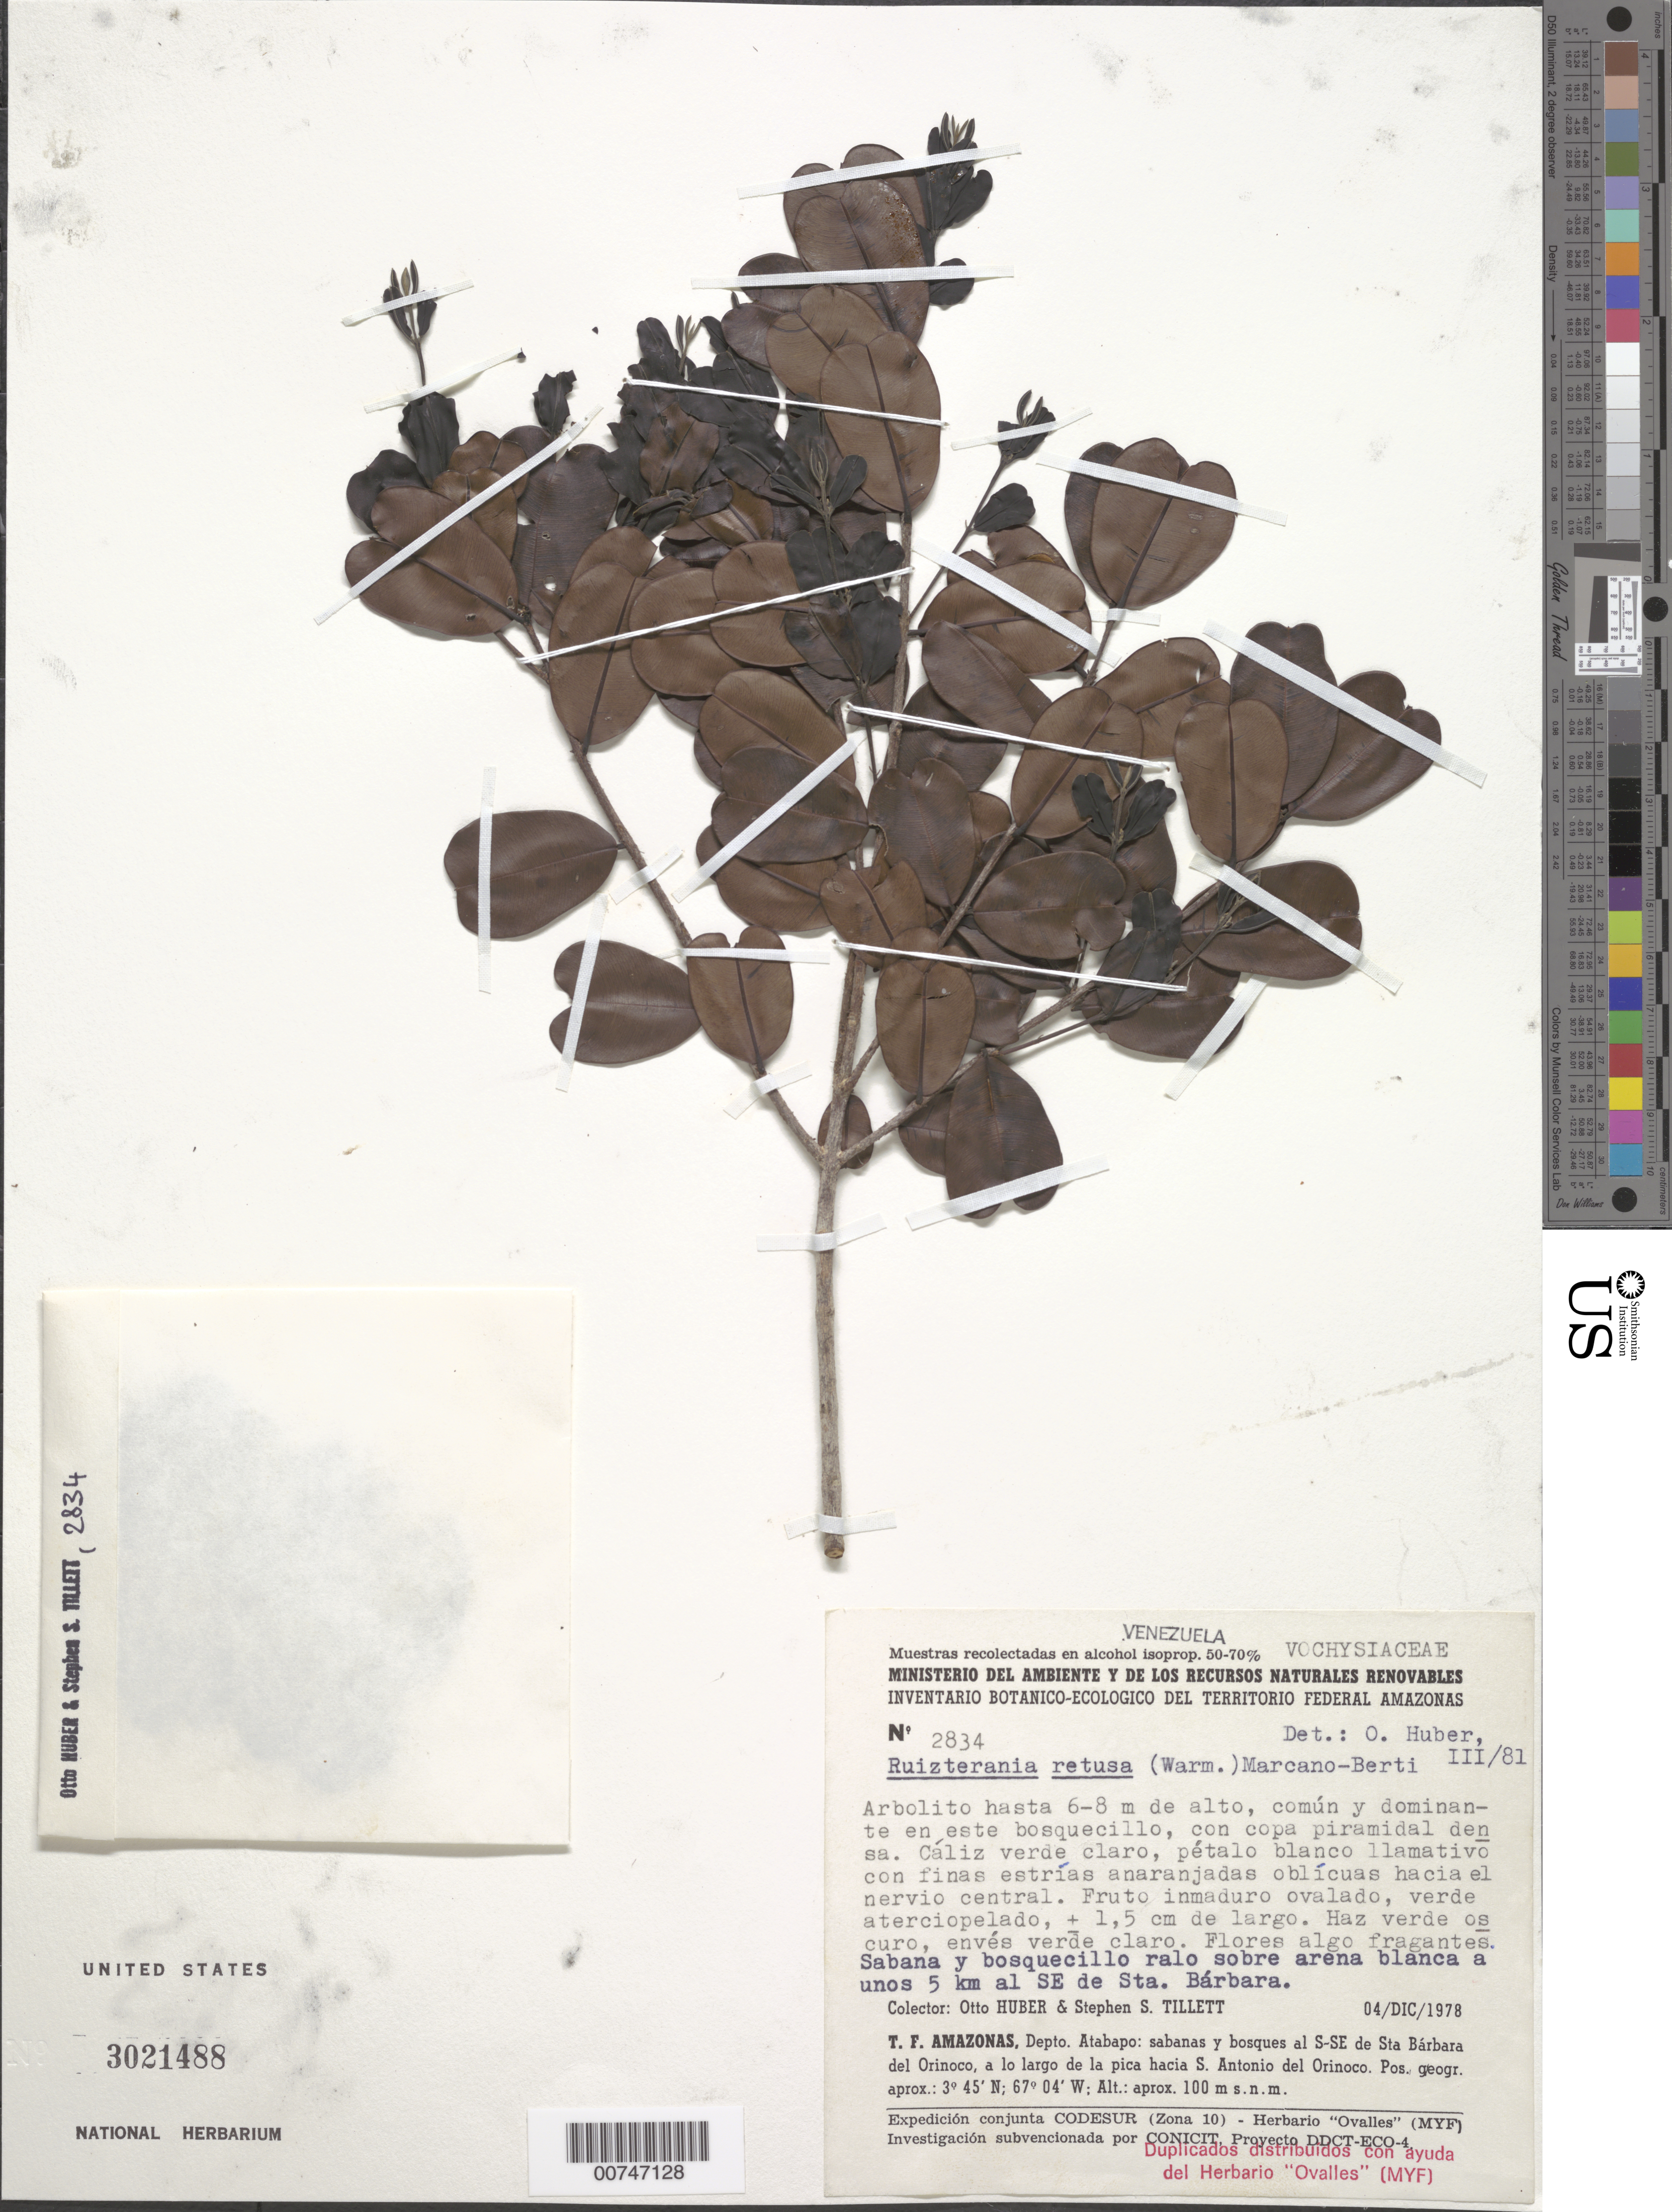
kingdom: Plantae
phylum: Tracheophyta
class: Magnoliopsida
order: Myrtales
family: Vochysiaceae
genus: Ruizterania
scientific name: Ruizterania retusa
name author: (Spruce ex Warm.) Marc.-Berti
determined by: Huber, Otto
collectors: O. Huber & S. S. Tillett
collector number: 2834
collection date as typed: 4-Dec-78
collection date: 1978-12-04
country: Venezuela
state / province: Amazonas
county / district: Atabapo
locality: Sta. Bárbara del Orinoco, 5 km al SE, hacia S. Antonio del Orinoco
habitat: Sabana y bosquecillo ralo sobre arena blanca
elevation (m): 100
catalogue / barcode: US 3021488